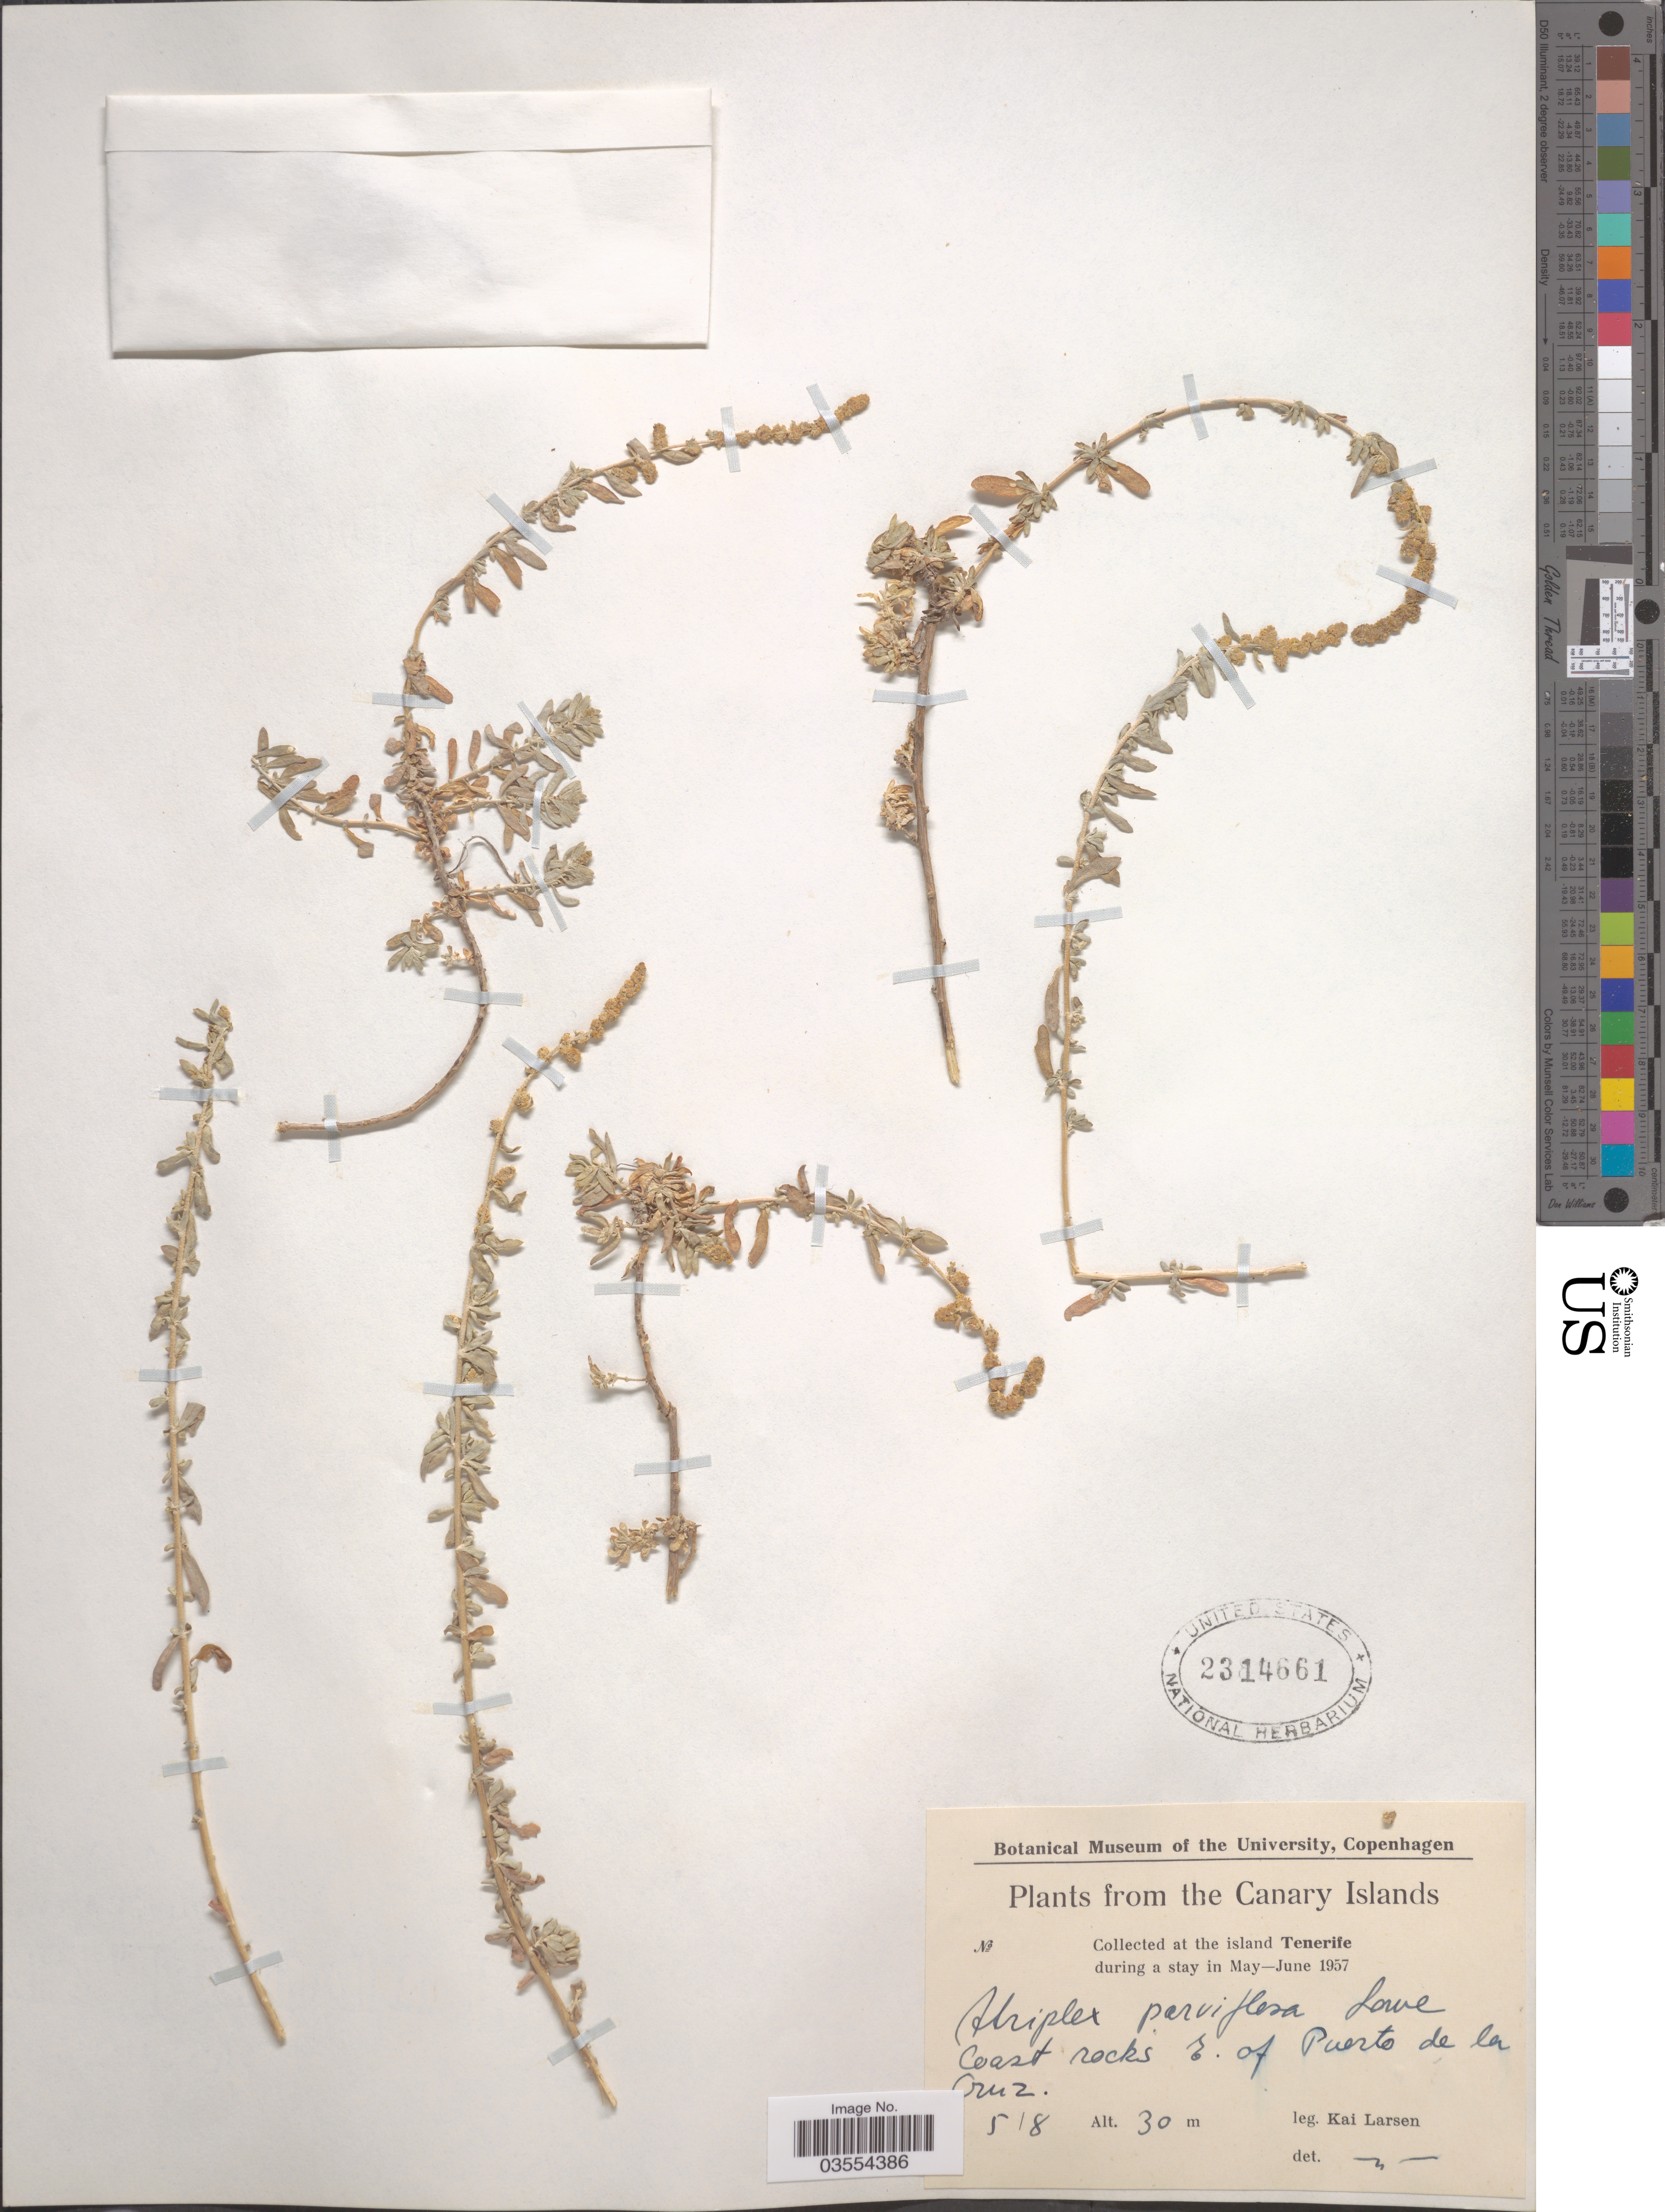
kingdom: Plantae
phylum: Tracheophyta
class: Magnoliopsida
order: Caryophyllales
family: Amaranthaceae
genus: Atriplex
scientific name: Atriplex parvifolia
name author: Kunth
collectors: K. Larsen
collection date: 1857-08-05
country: Spain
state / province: Canarias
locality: The Canary Islands. At the island Tenerife. Coast rocks E. of Puerto de la Cruz.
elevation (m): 30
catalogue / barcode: US 2314661